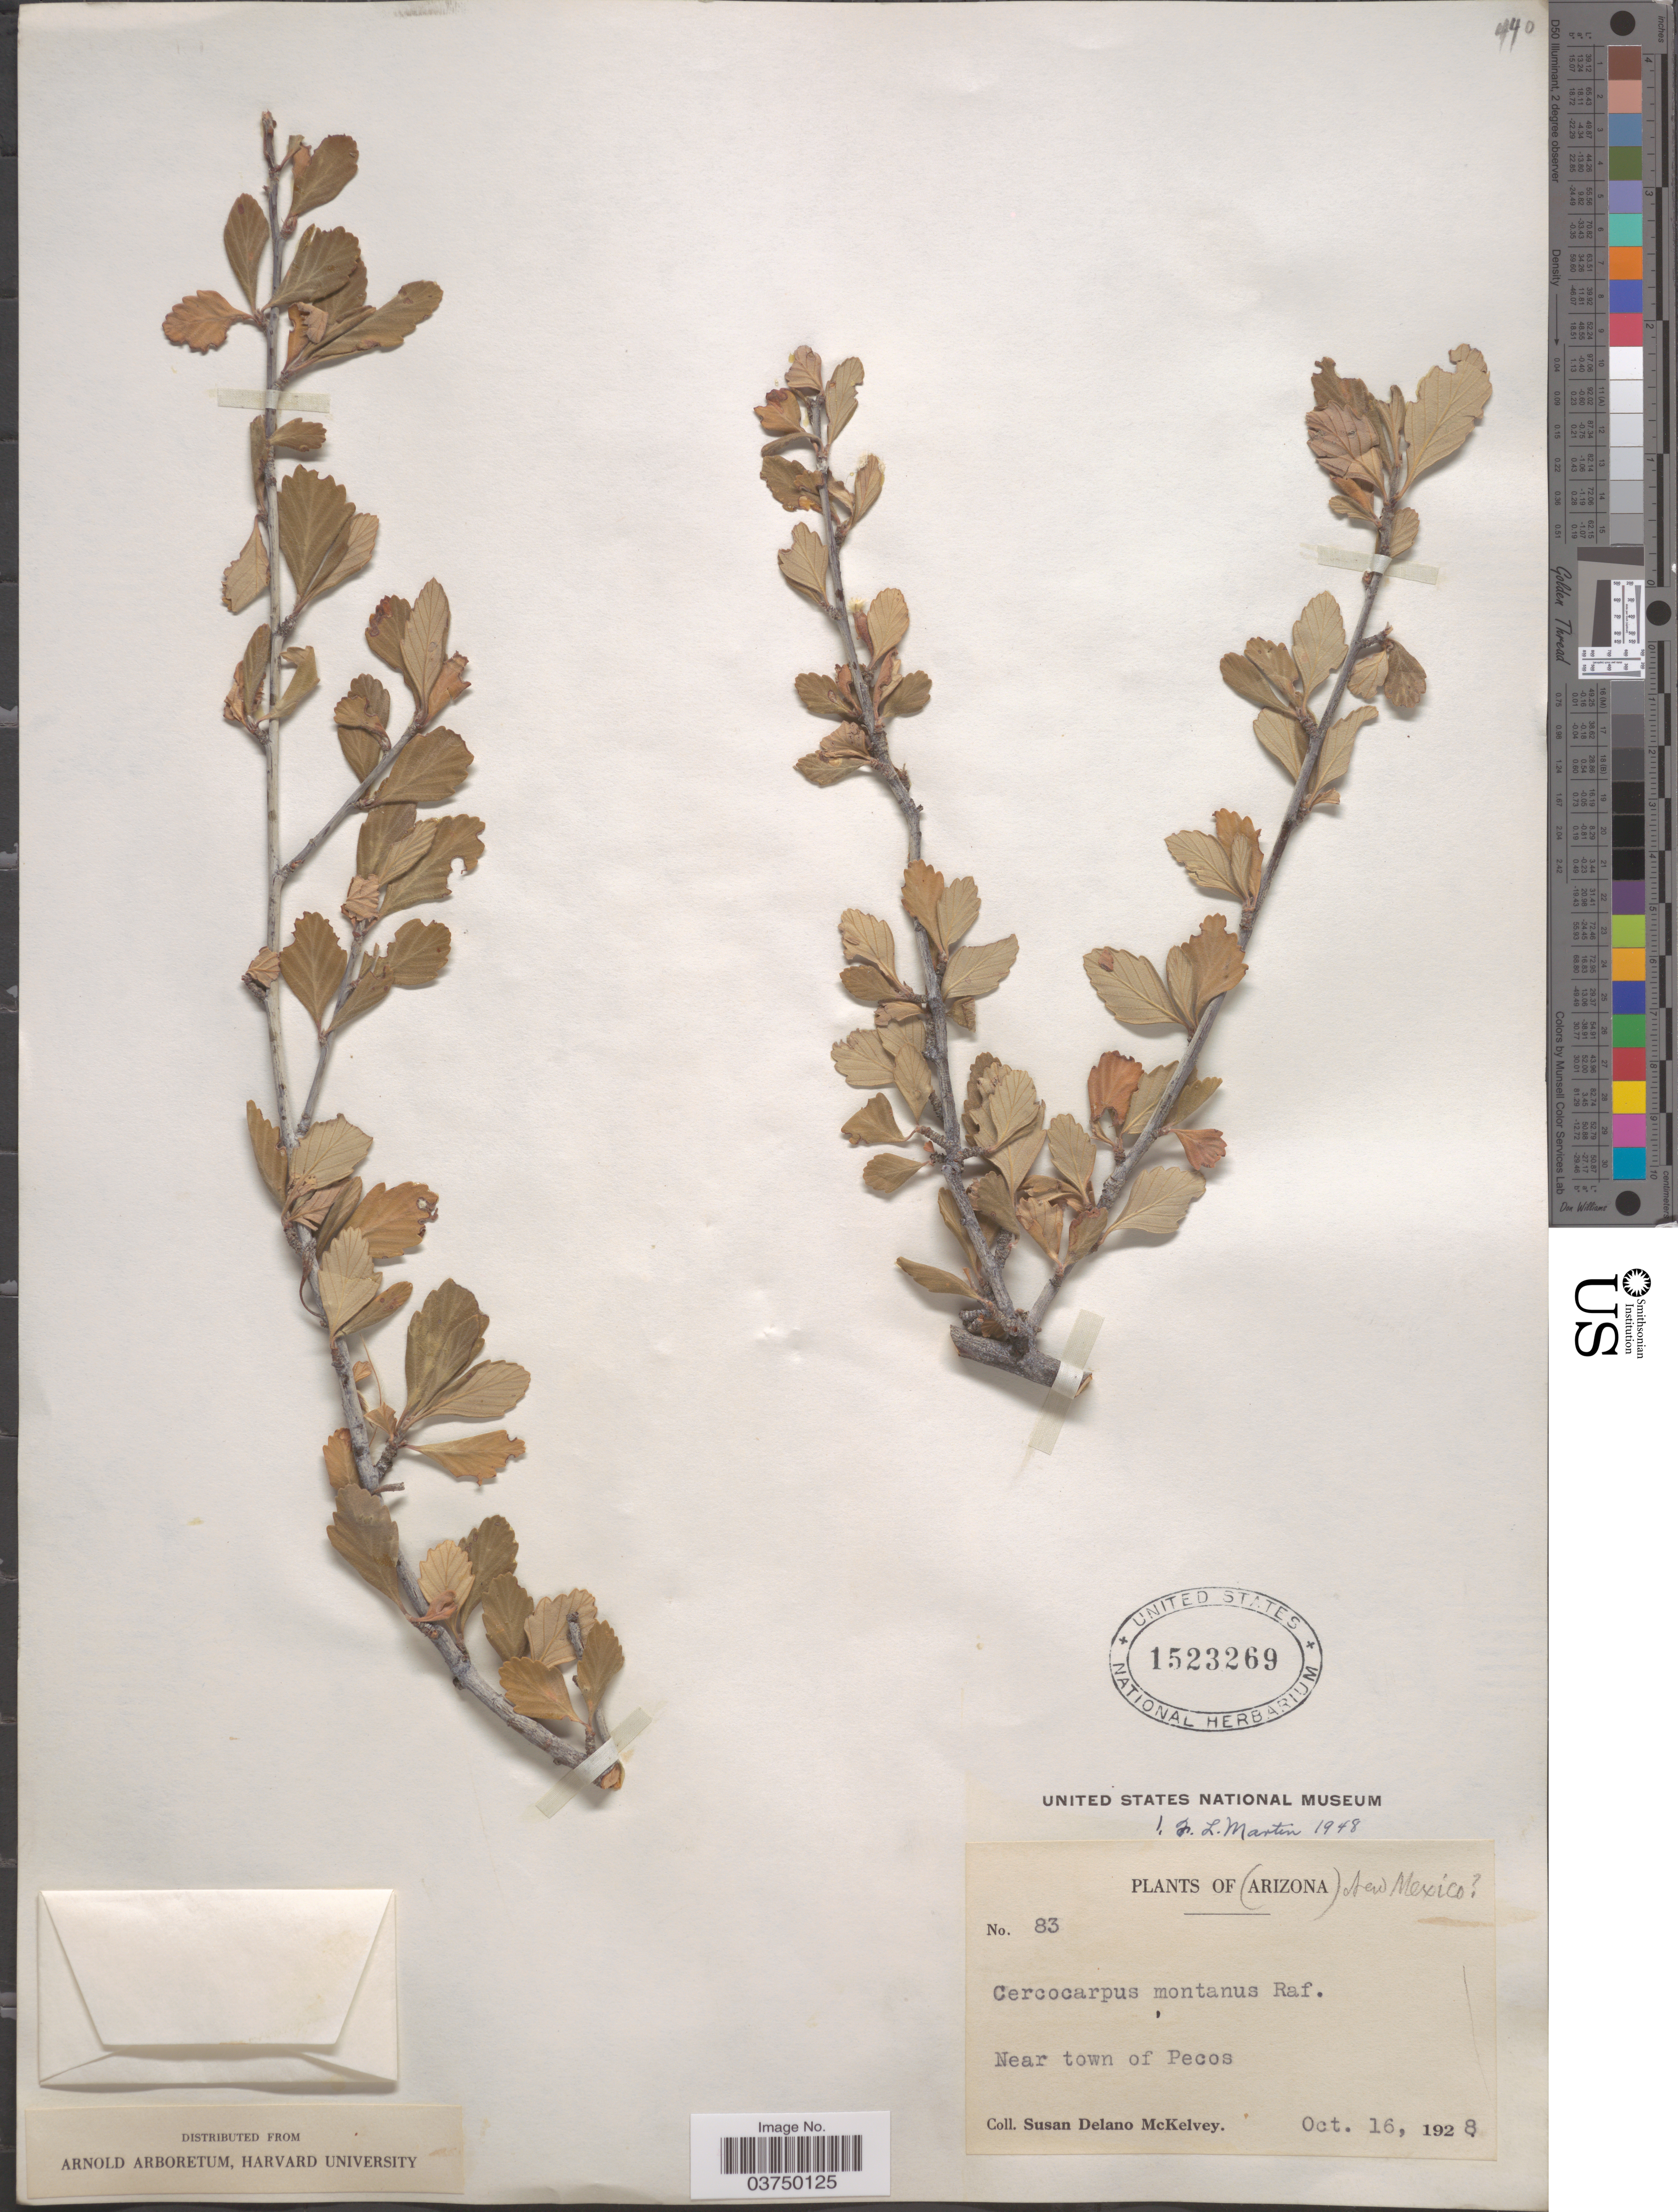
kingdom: Plantae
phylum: Tracheophyta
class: Magnoliopsida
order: Rosales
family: Rosaceae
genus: Cercocarpus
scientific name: Cercocarpus montanus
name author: Raf.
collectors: S. A. McKelvey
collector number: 83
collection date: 1928-10-16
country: United States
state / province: New Mexico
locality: Near town of Pecos.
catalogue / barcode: US 1523269